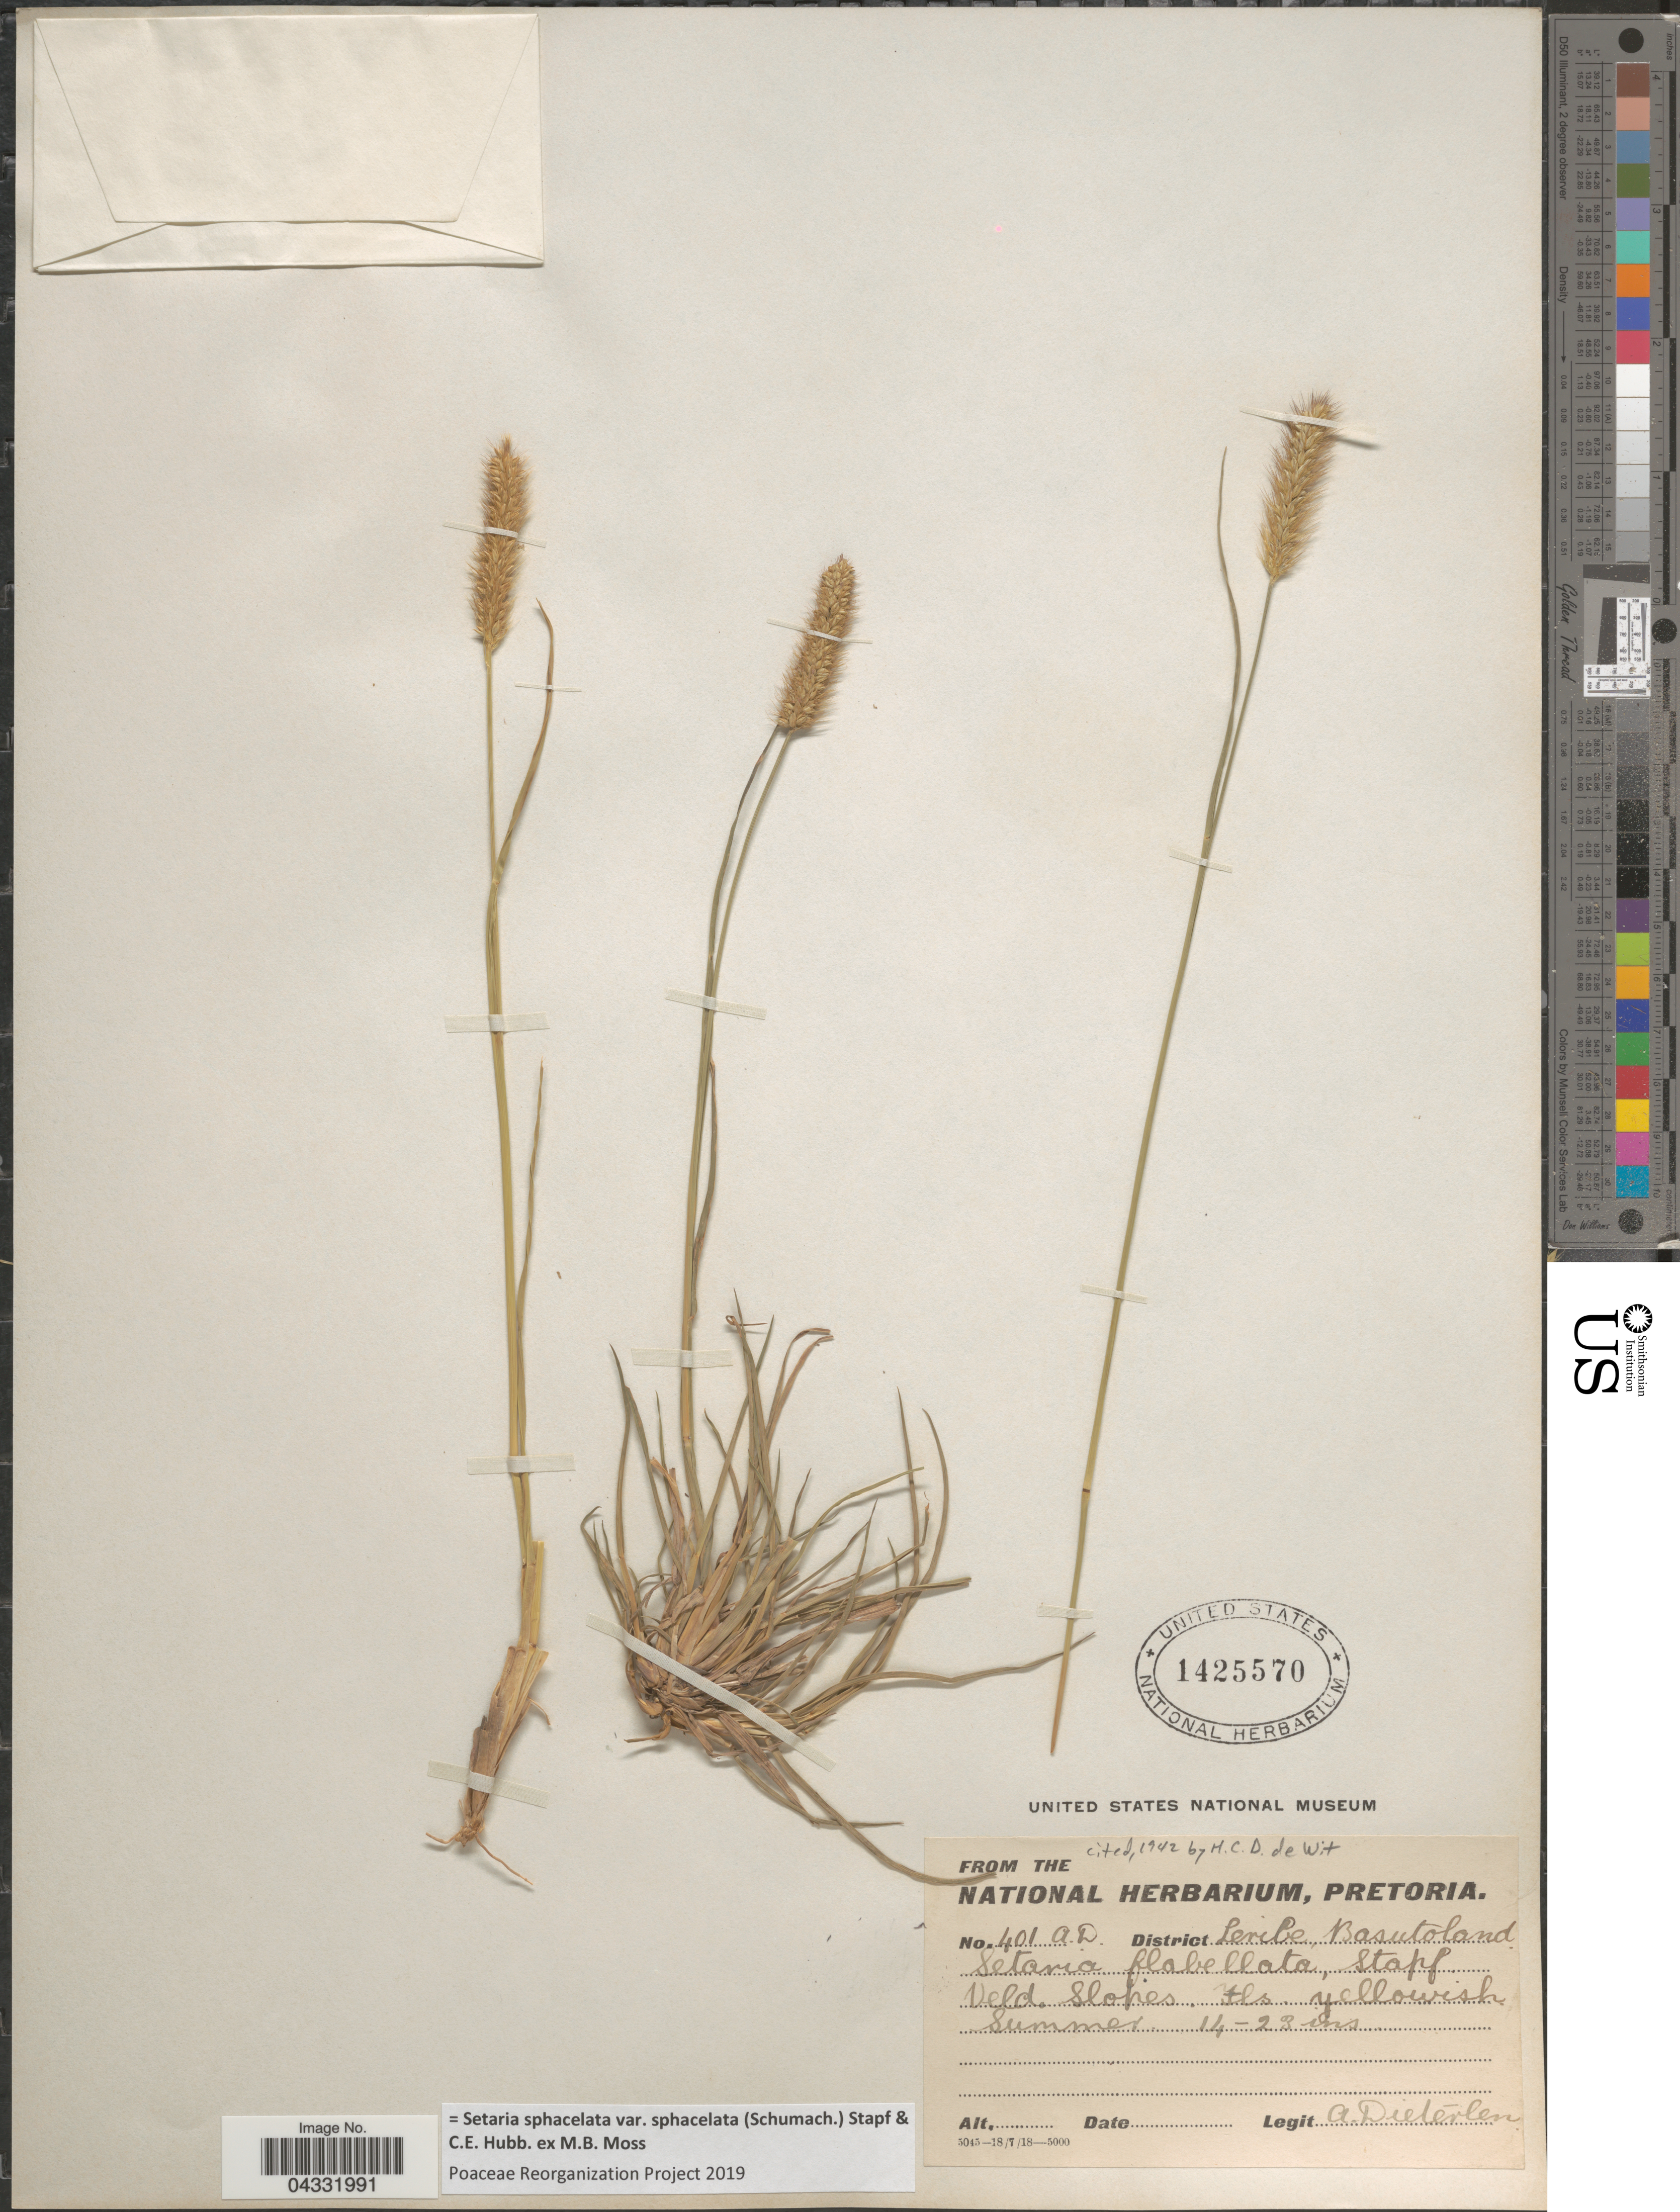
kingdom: Plantae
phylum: Tracheophyta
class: Liliopsida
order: Poales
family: Poaceae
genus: Setaria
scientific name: Setaria sphacelata var. sphacelata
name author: (Schumach.) Stapf & C. E. Hubb. ex M.B. Moss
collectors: A. Dieterlen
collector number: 401AD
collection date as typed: summer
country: Lesotho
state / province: Leribe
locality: District Leribe, Basutoland.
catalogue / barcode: US 1425570